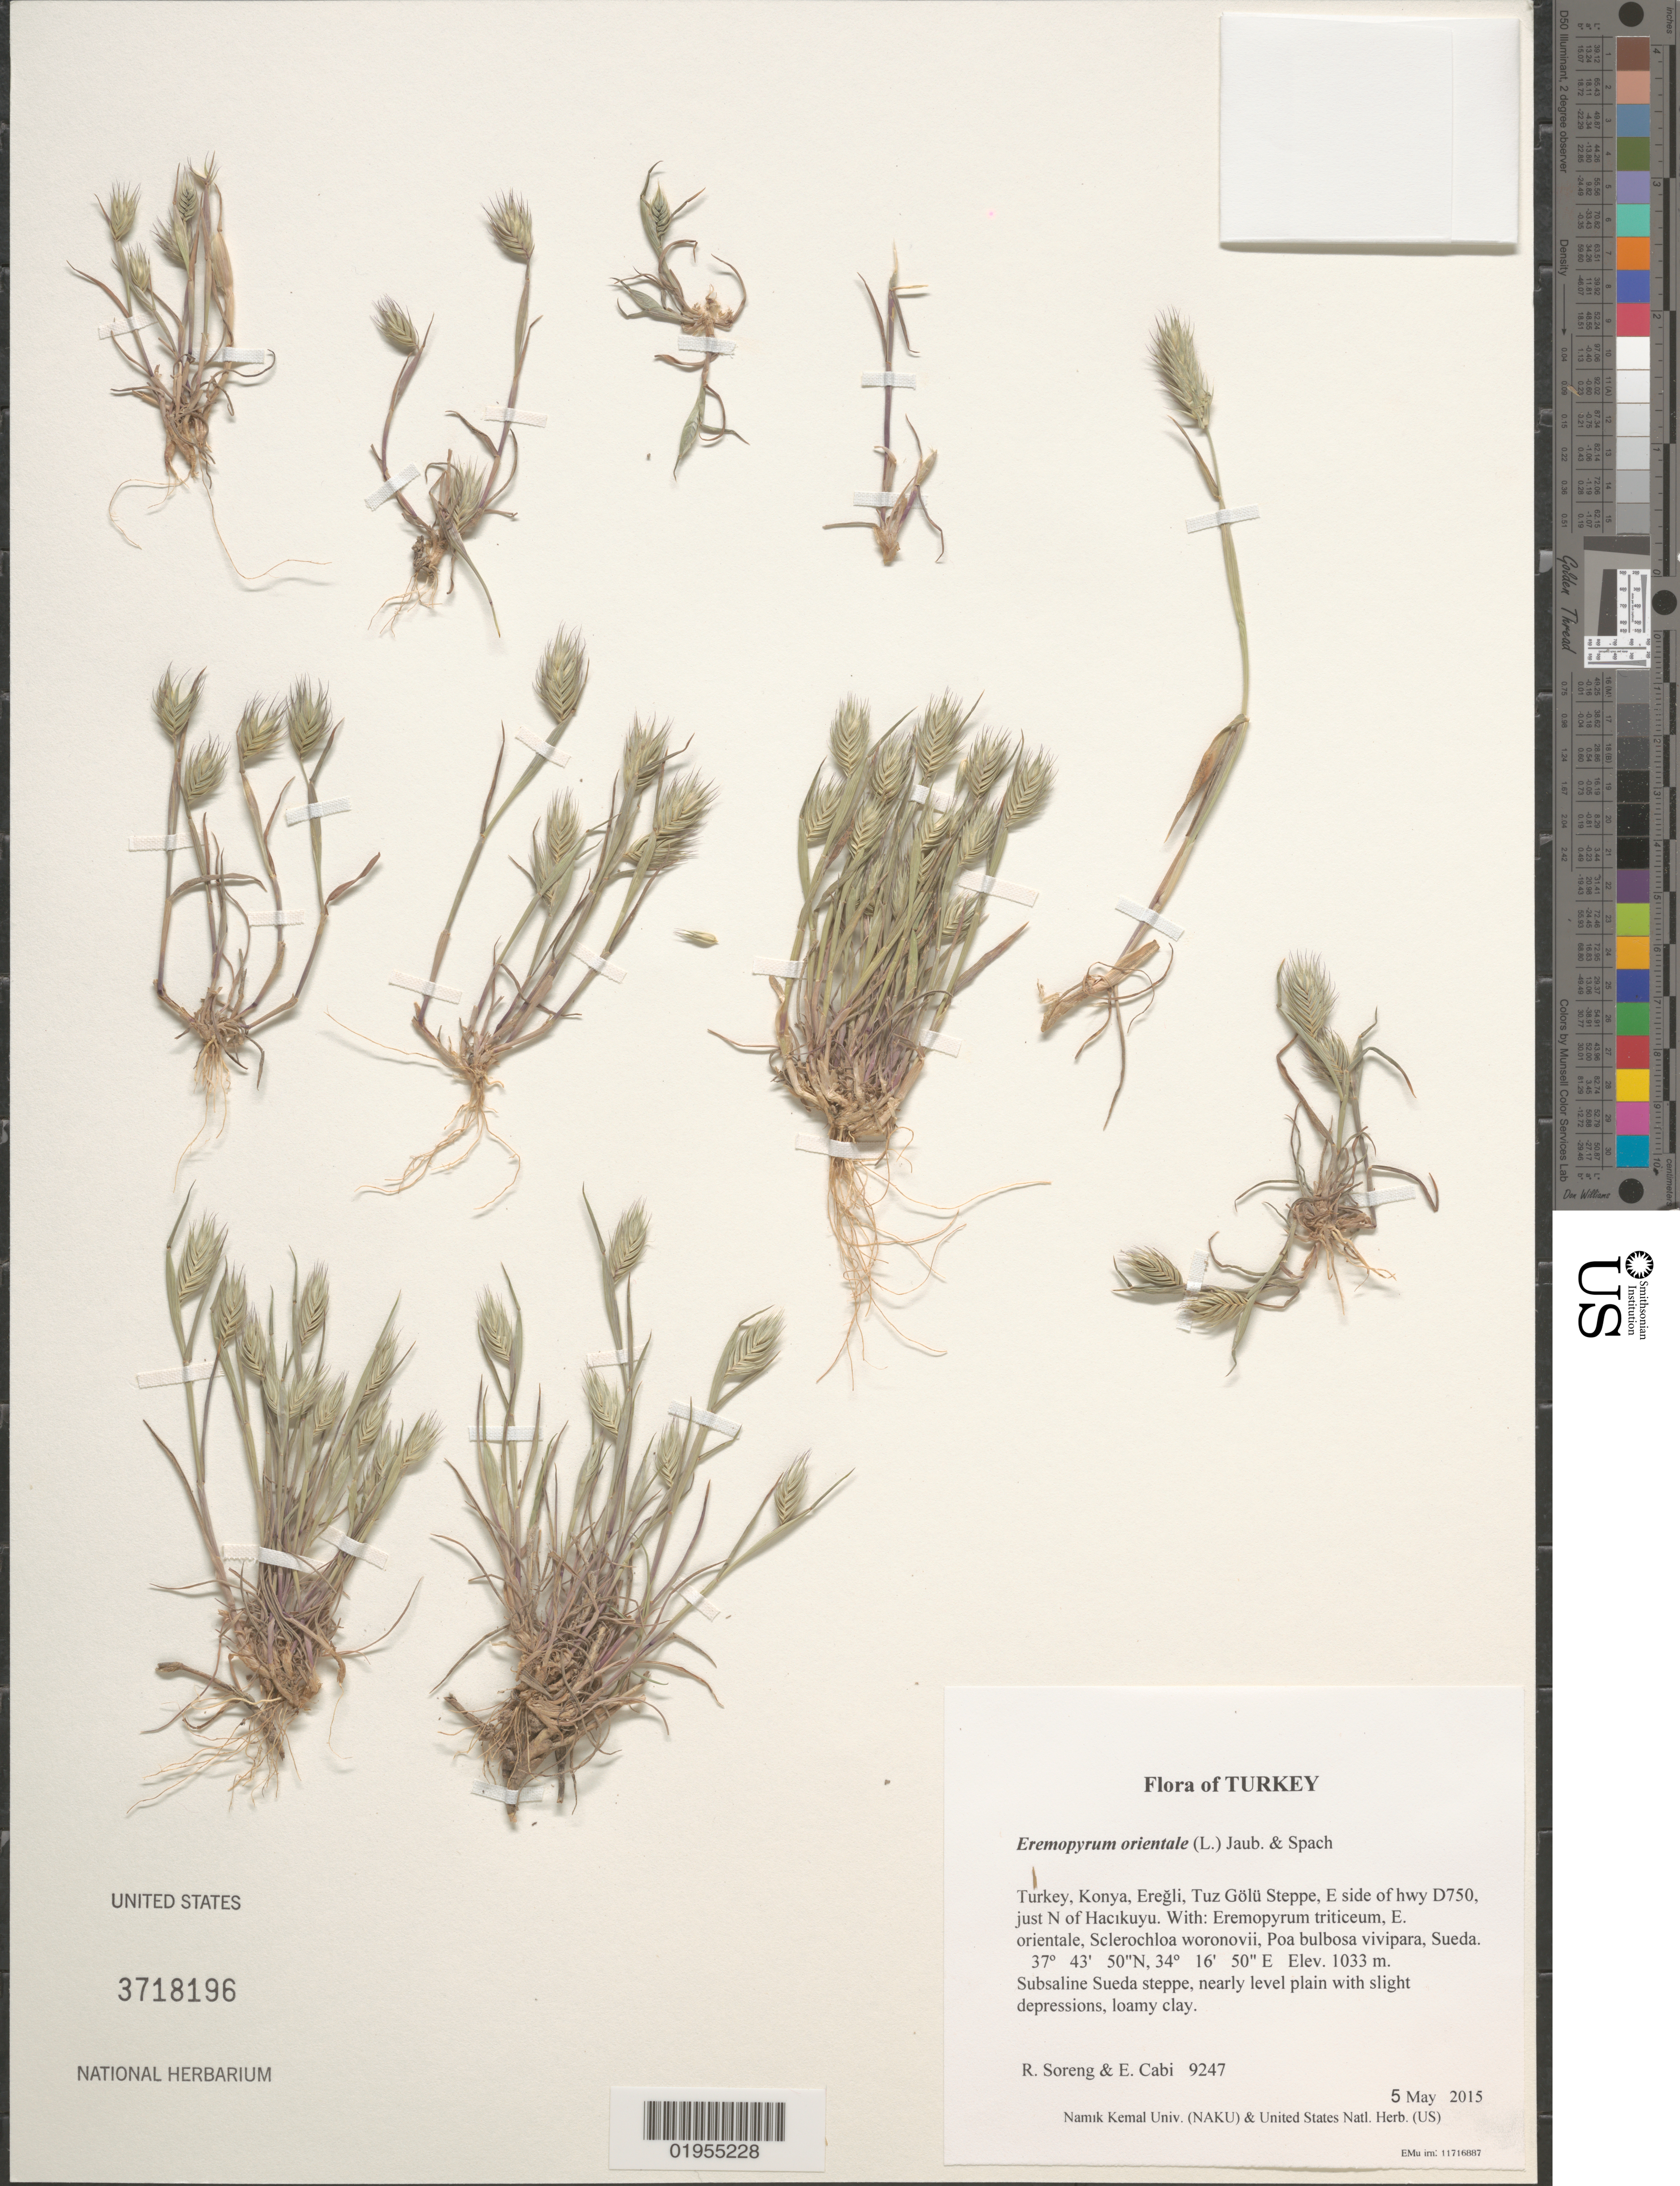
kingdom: Plantae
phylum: Tracheophyta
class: Liliopsida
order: Poales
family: Poaceae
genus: Eremopyrum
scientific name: Eremopyrum orientale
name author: (L.) Jaub. & Spach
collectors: R. J. Soreng & E. Cabi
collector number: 9247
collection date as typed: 2015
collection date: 2015-05-05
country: Turkey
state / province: Konya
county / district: Eregli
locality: Site 1: Tuz Golu Steppe, E side of hwy D750, just N of Hacikuyu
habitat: Subsaline Sueda steppe, nearly level plain with slight depressions, loamy clay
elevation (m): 1033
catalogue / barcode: US 3718196